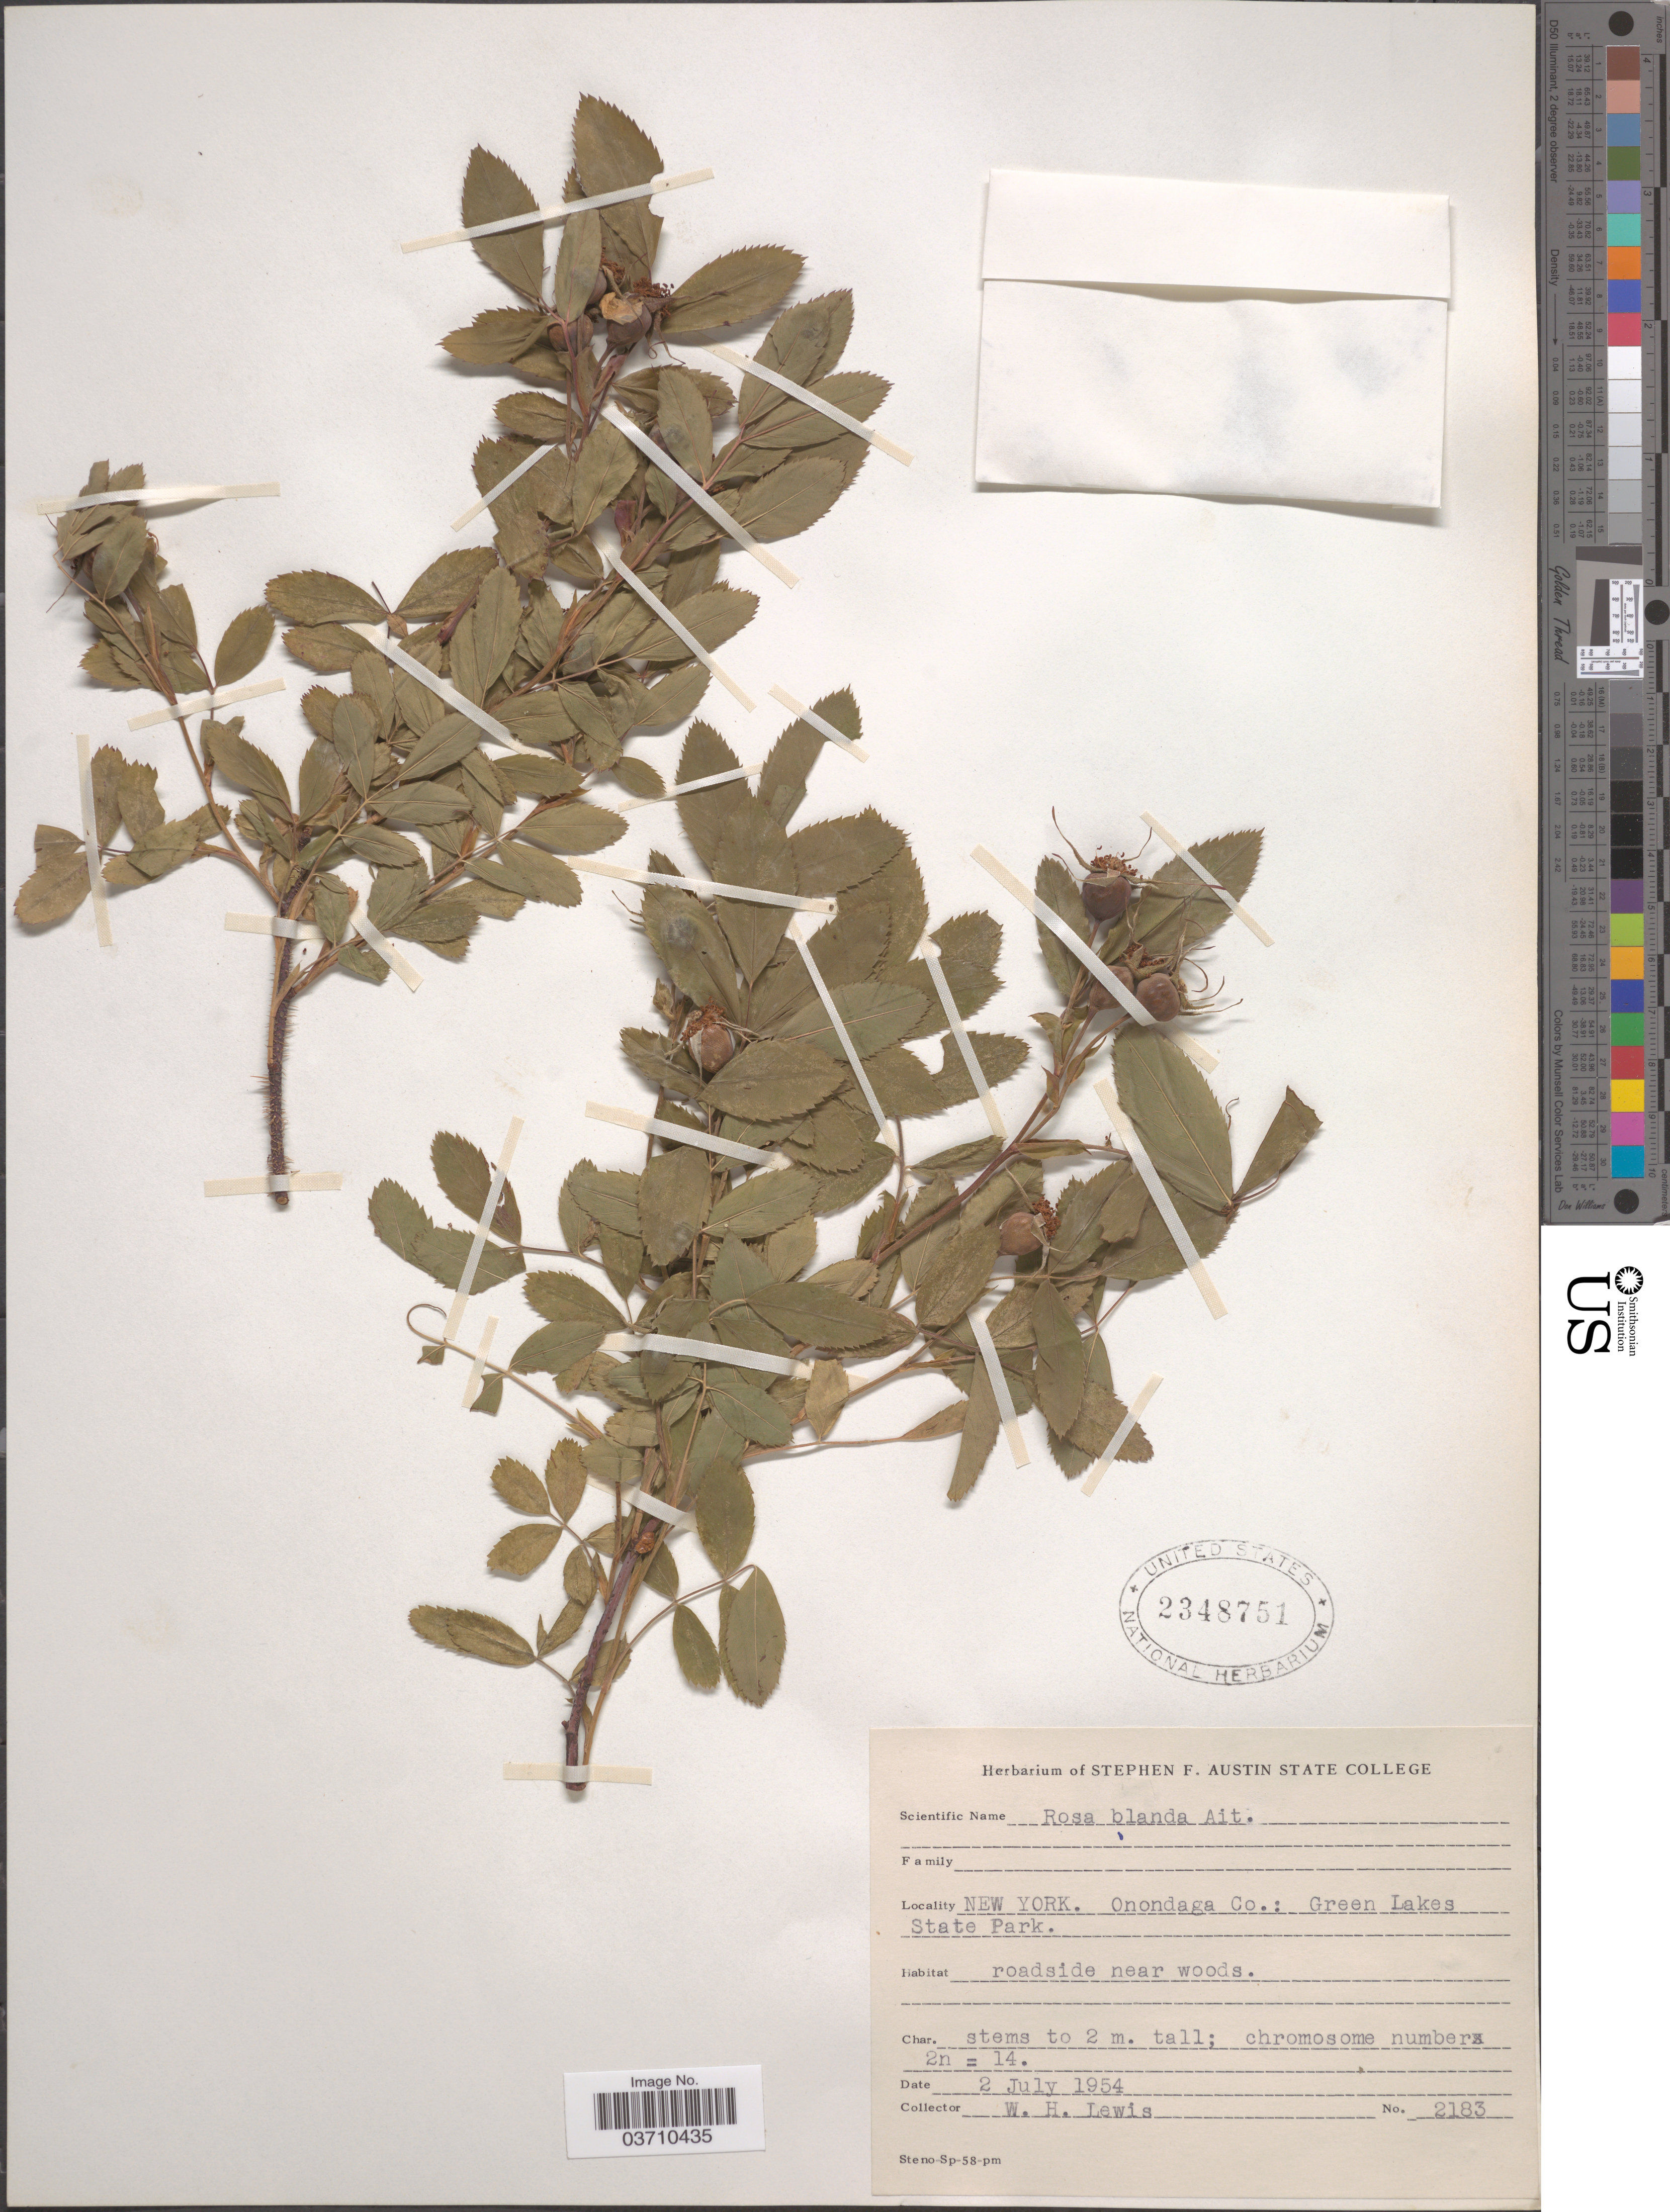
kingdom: Plantae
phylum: Tracheophyta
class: Magnoliopsida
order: Rosales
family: Rosaceae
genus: Rosa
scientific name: Rosa blanda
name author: Aiton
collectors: W. H. Lewis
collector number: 2183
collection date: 1954-07-02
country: United States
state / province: New York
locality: Onondaga Co.: Green Lakes State Park.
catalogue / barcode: US 2348751